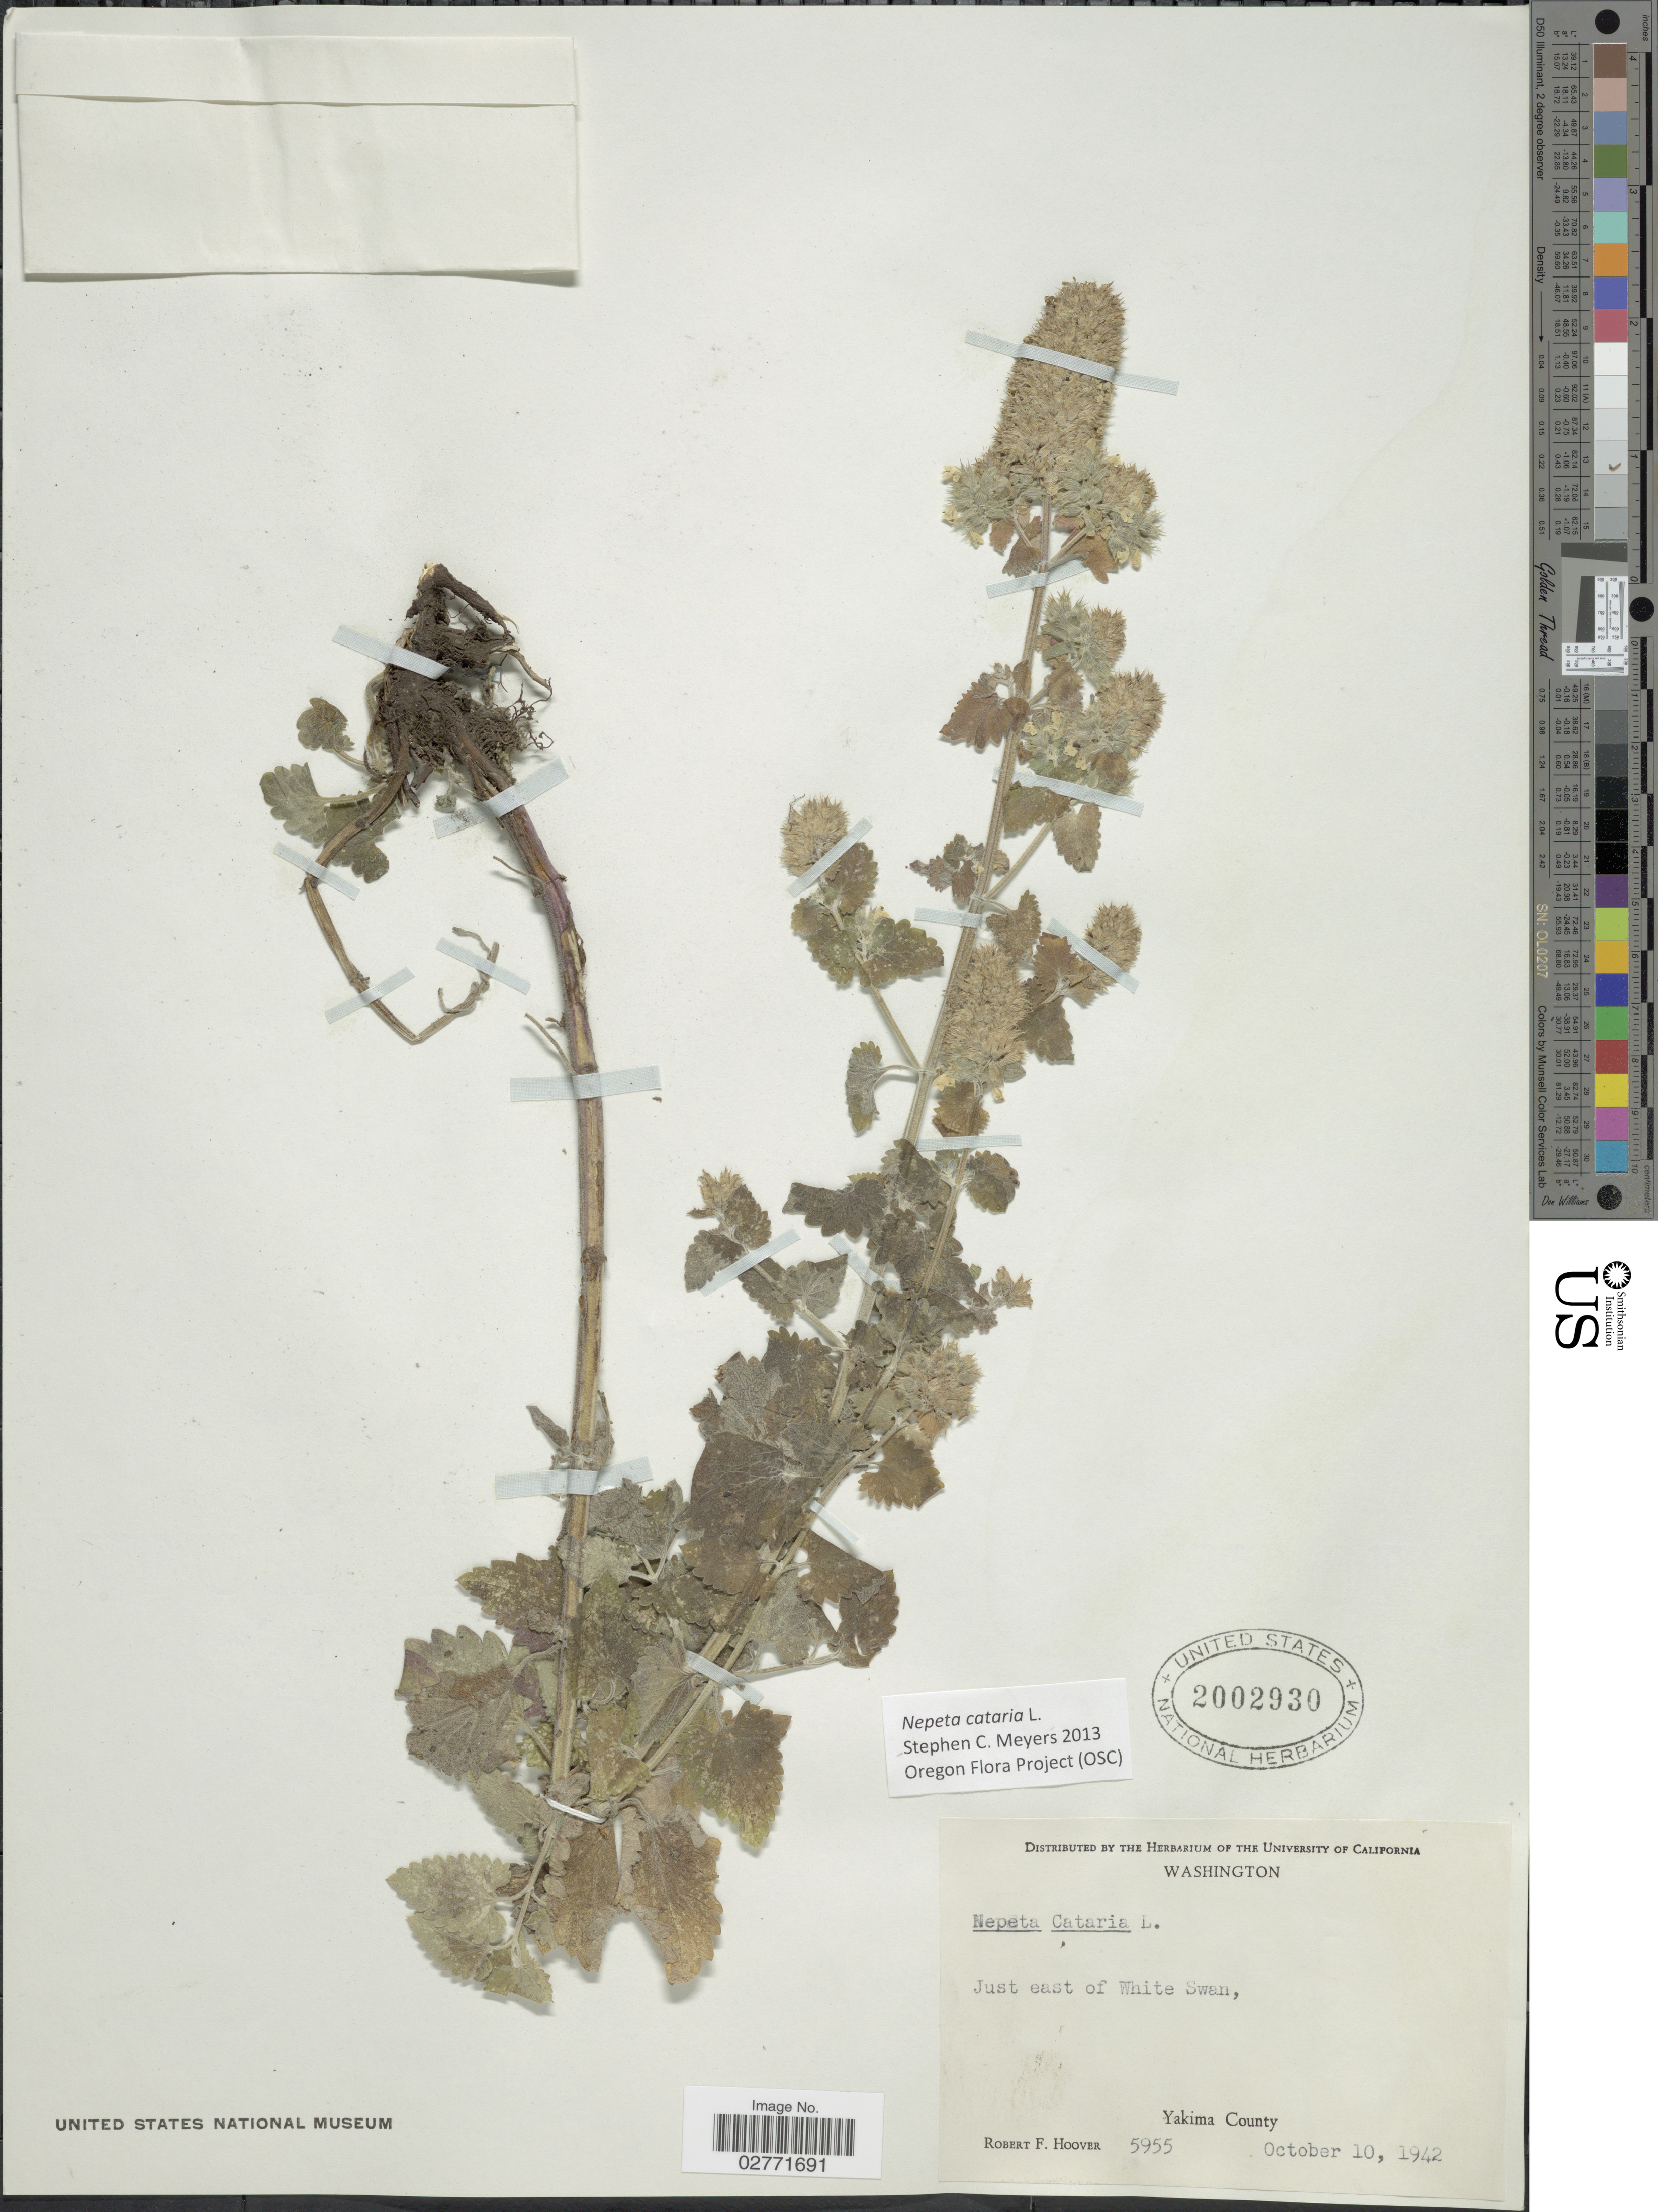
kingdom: Plantae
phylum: Tracheophyta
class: Magnoliopsida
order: Lamiales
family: Lamiaceae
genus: Nepeta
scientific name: Nepeta cataria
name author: L.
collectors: R. F. Hoover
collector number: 5955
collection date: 1942-10-10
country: United States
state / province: Washington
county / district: Yakima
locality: Just east of White Swan, Yakima County.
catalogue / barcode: US 2002930